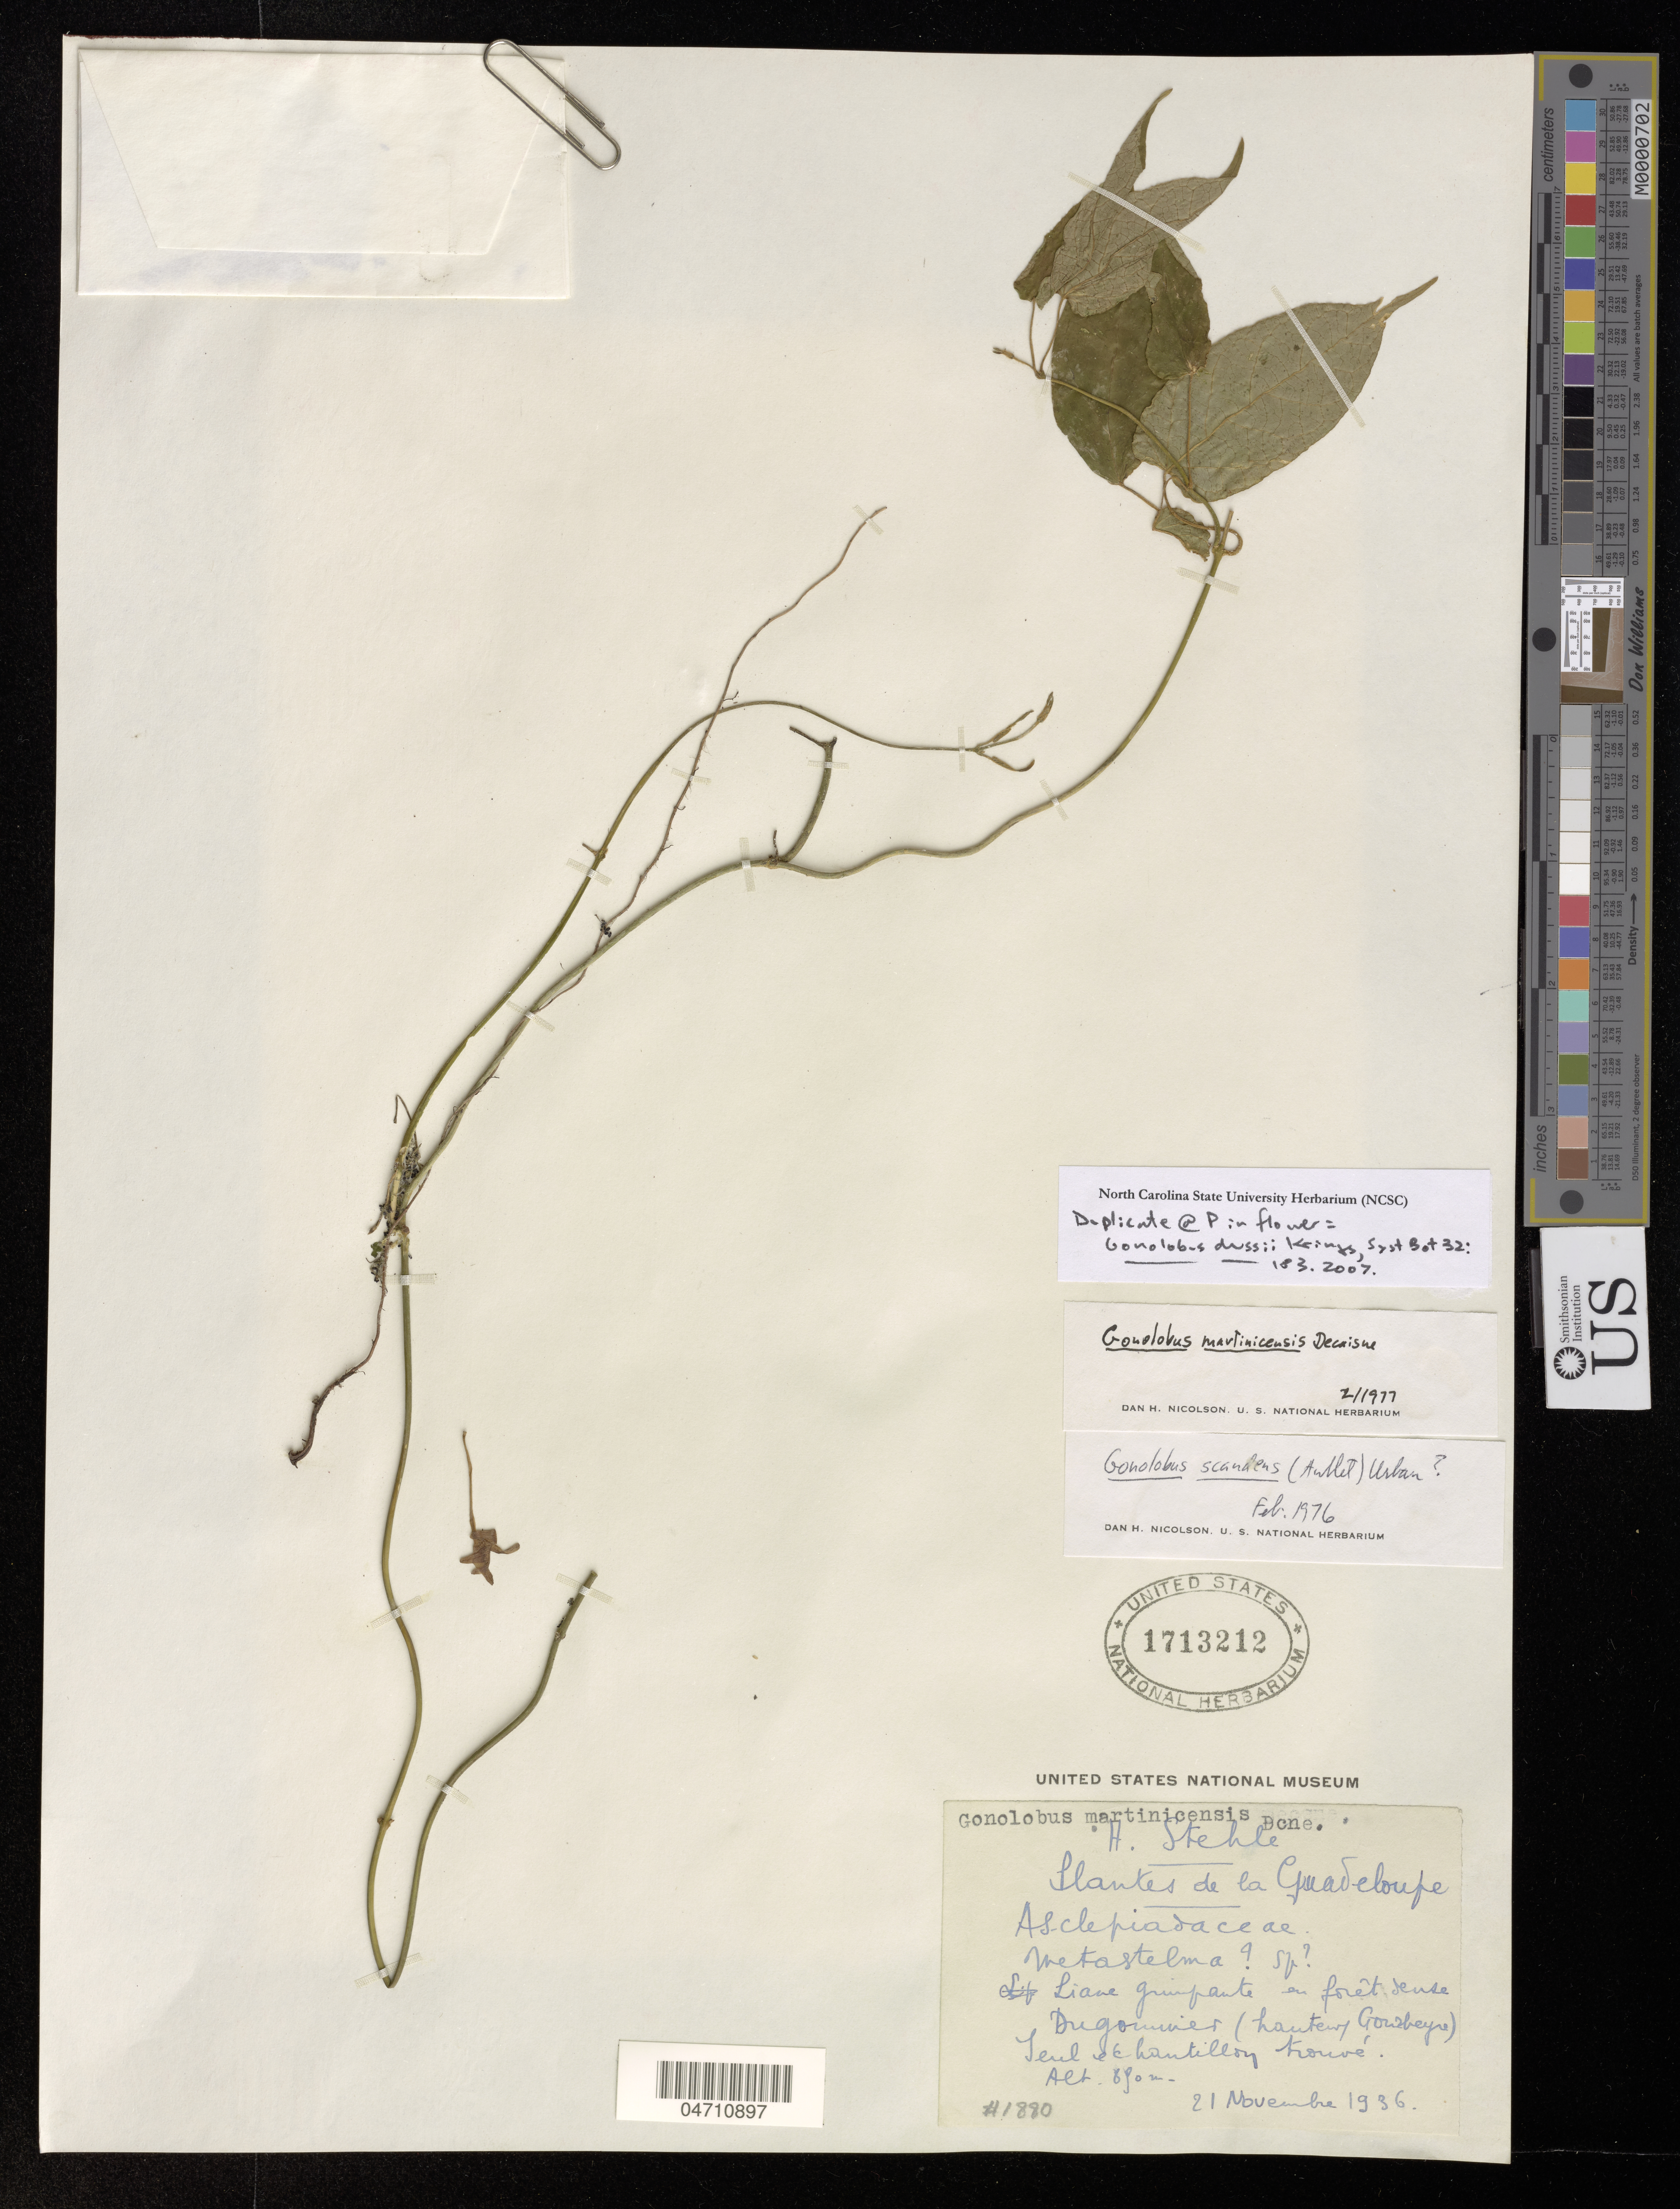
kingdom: Plantae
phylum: Tracheophyta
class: Magnoliopsida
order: Gentianales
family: Apocynaceae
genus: Gonolobus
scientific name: Gonolobus dussii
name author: Krings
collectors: H. Stehlé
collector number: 1880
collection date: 1936-11-21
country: France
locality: Guadeloupe.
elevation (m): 890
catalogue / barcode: US 1713212